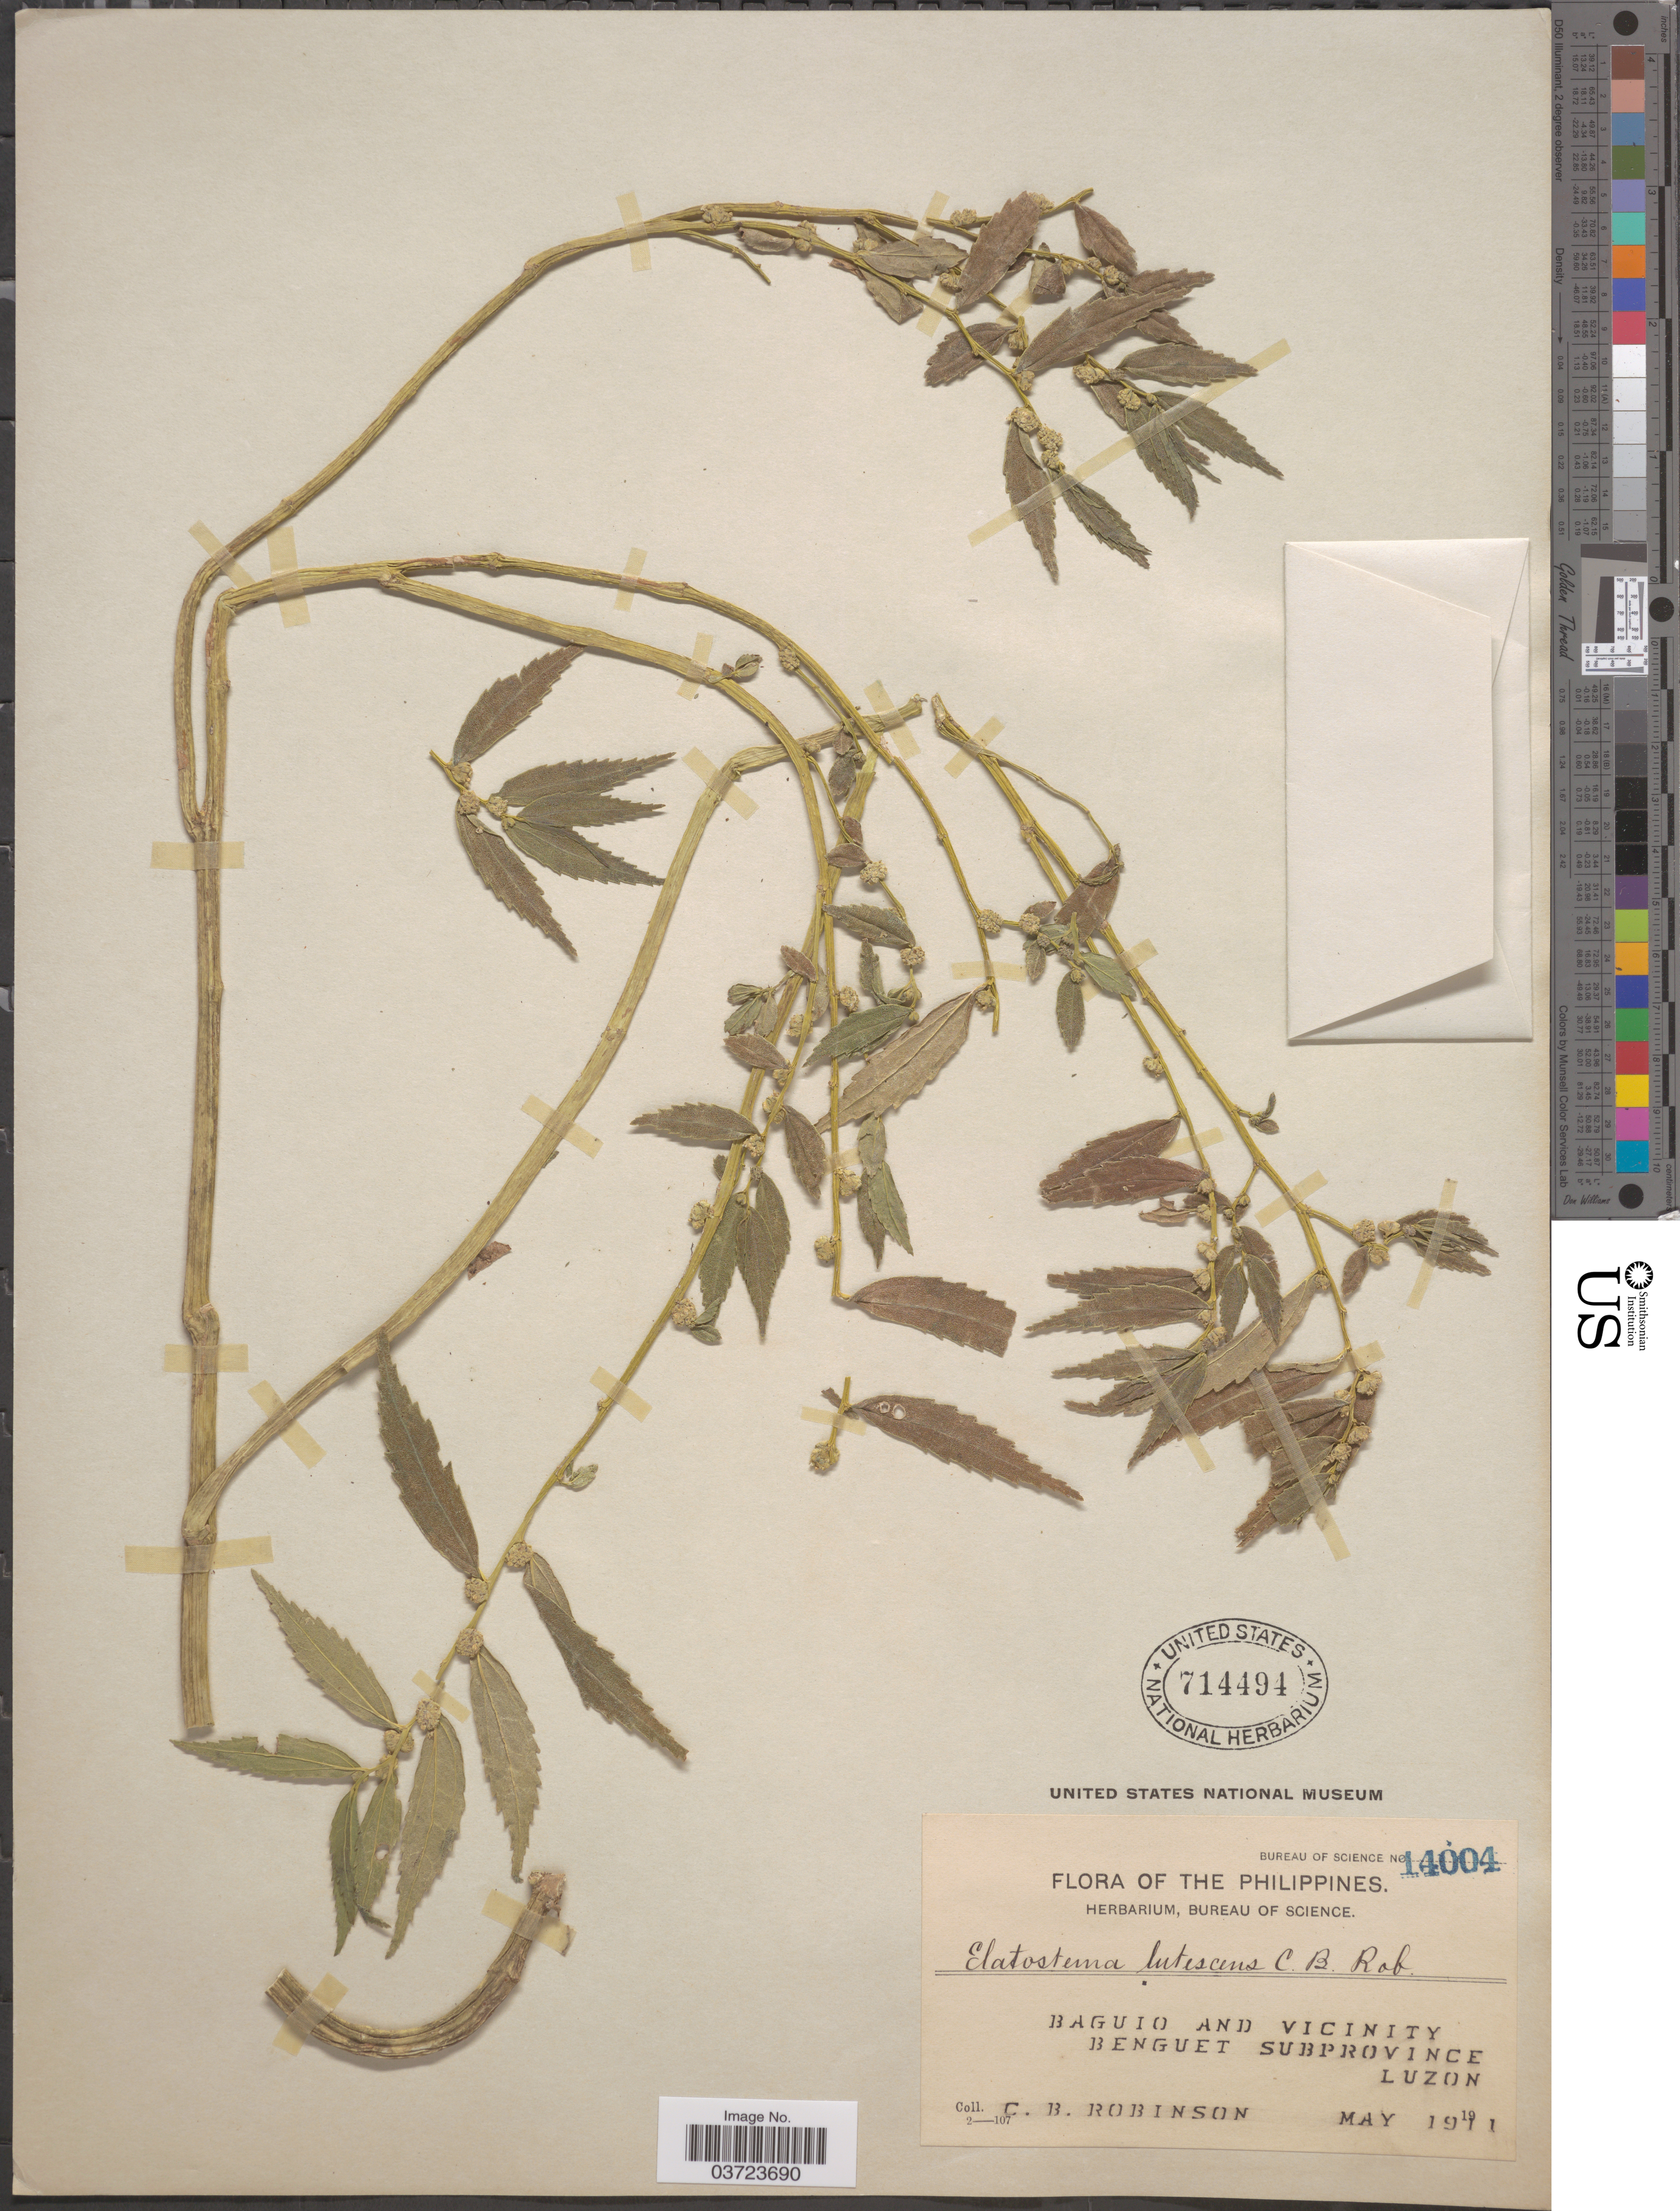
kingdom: Plantae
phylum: Tracheophyta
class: Magnoliopsida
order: Rosales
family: Urticaceae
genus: Elatostema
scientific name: Elatostema lutescens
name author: C.B. Rob.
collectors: C. Robinson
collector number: Bureau of Science 14004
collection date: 1911-05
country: Philippines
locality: Baguio and vicinity Benguet Subprovince. Luzon.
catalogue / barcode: US 714494